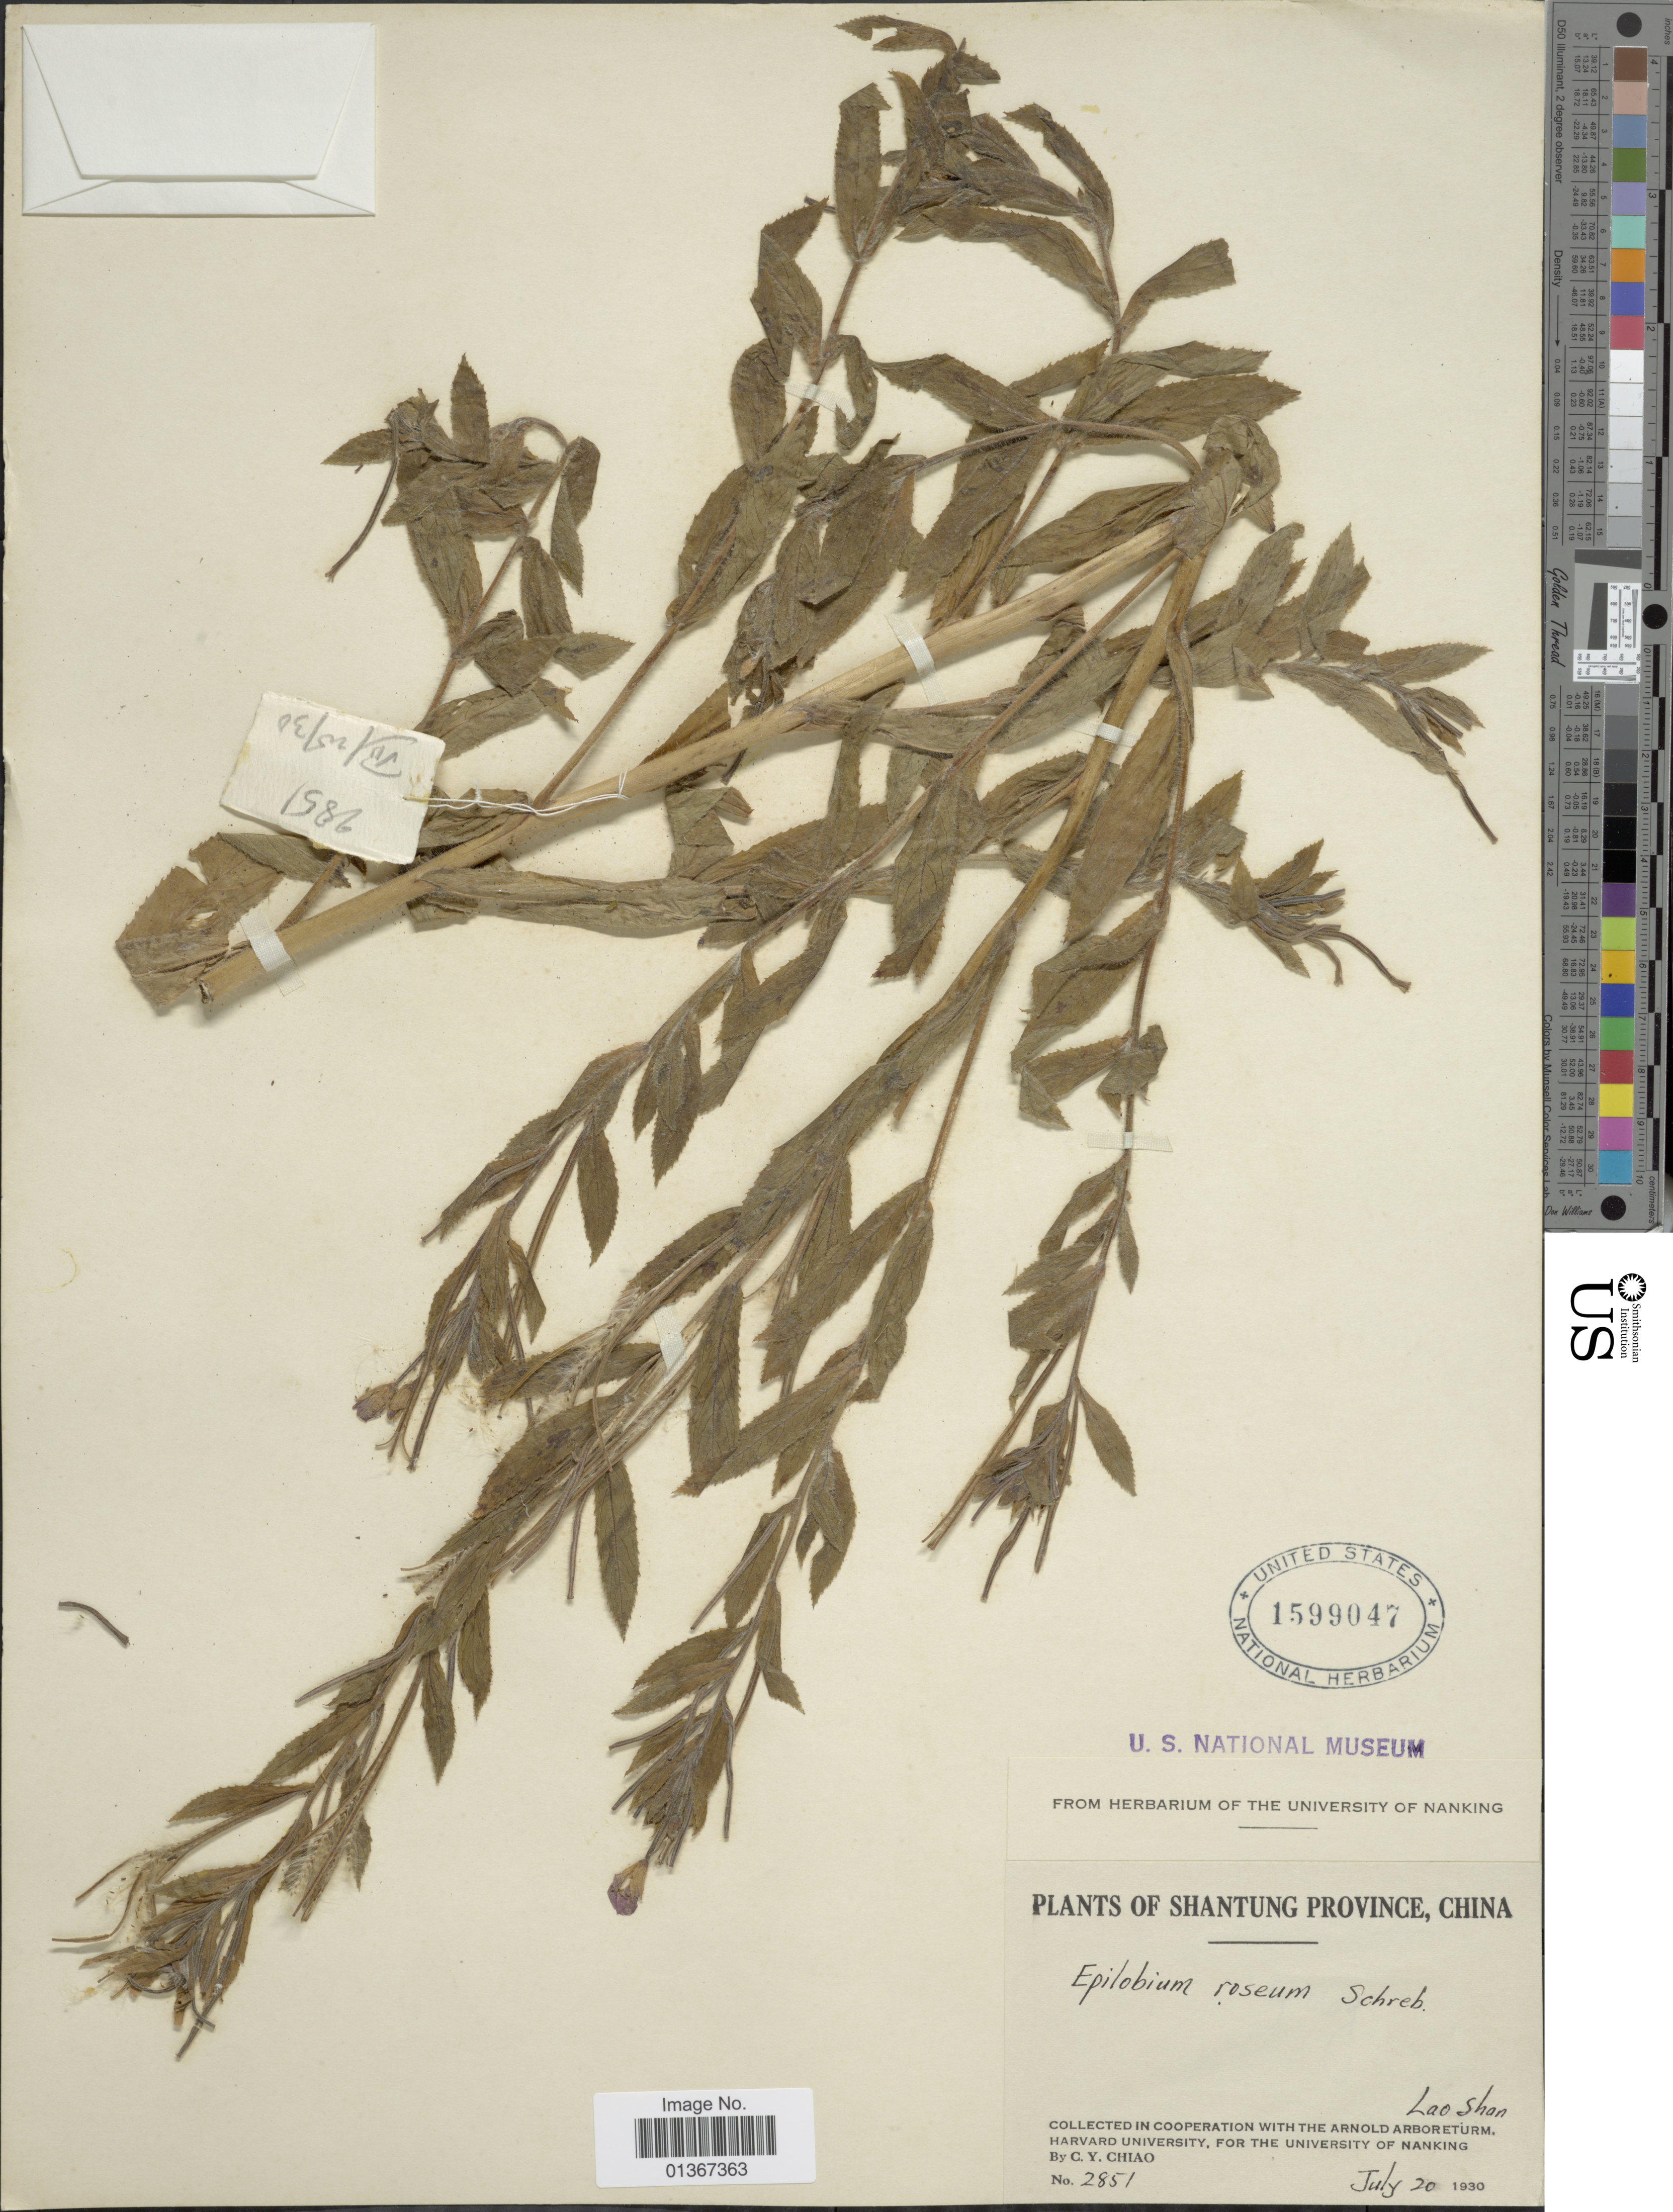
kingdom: Plantae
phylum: Tracheophyta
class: Magnoliopsida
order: Myrtales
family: Onagraceae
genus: Epilobium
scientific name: Epilobium hirsutum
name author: L.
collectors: C. Y. Chiao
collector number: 2851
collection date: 1930-07-20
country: China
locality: Shantung Province. Lao Shan.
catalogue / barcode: US 1599047